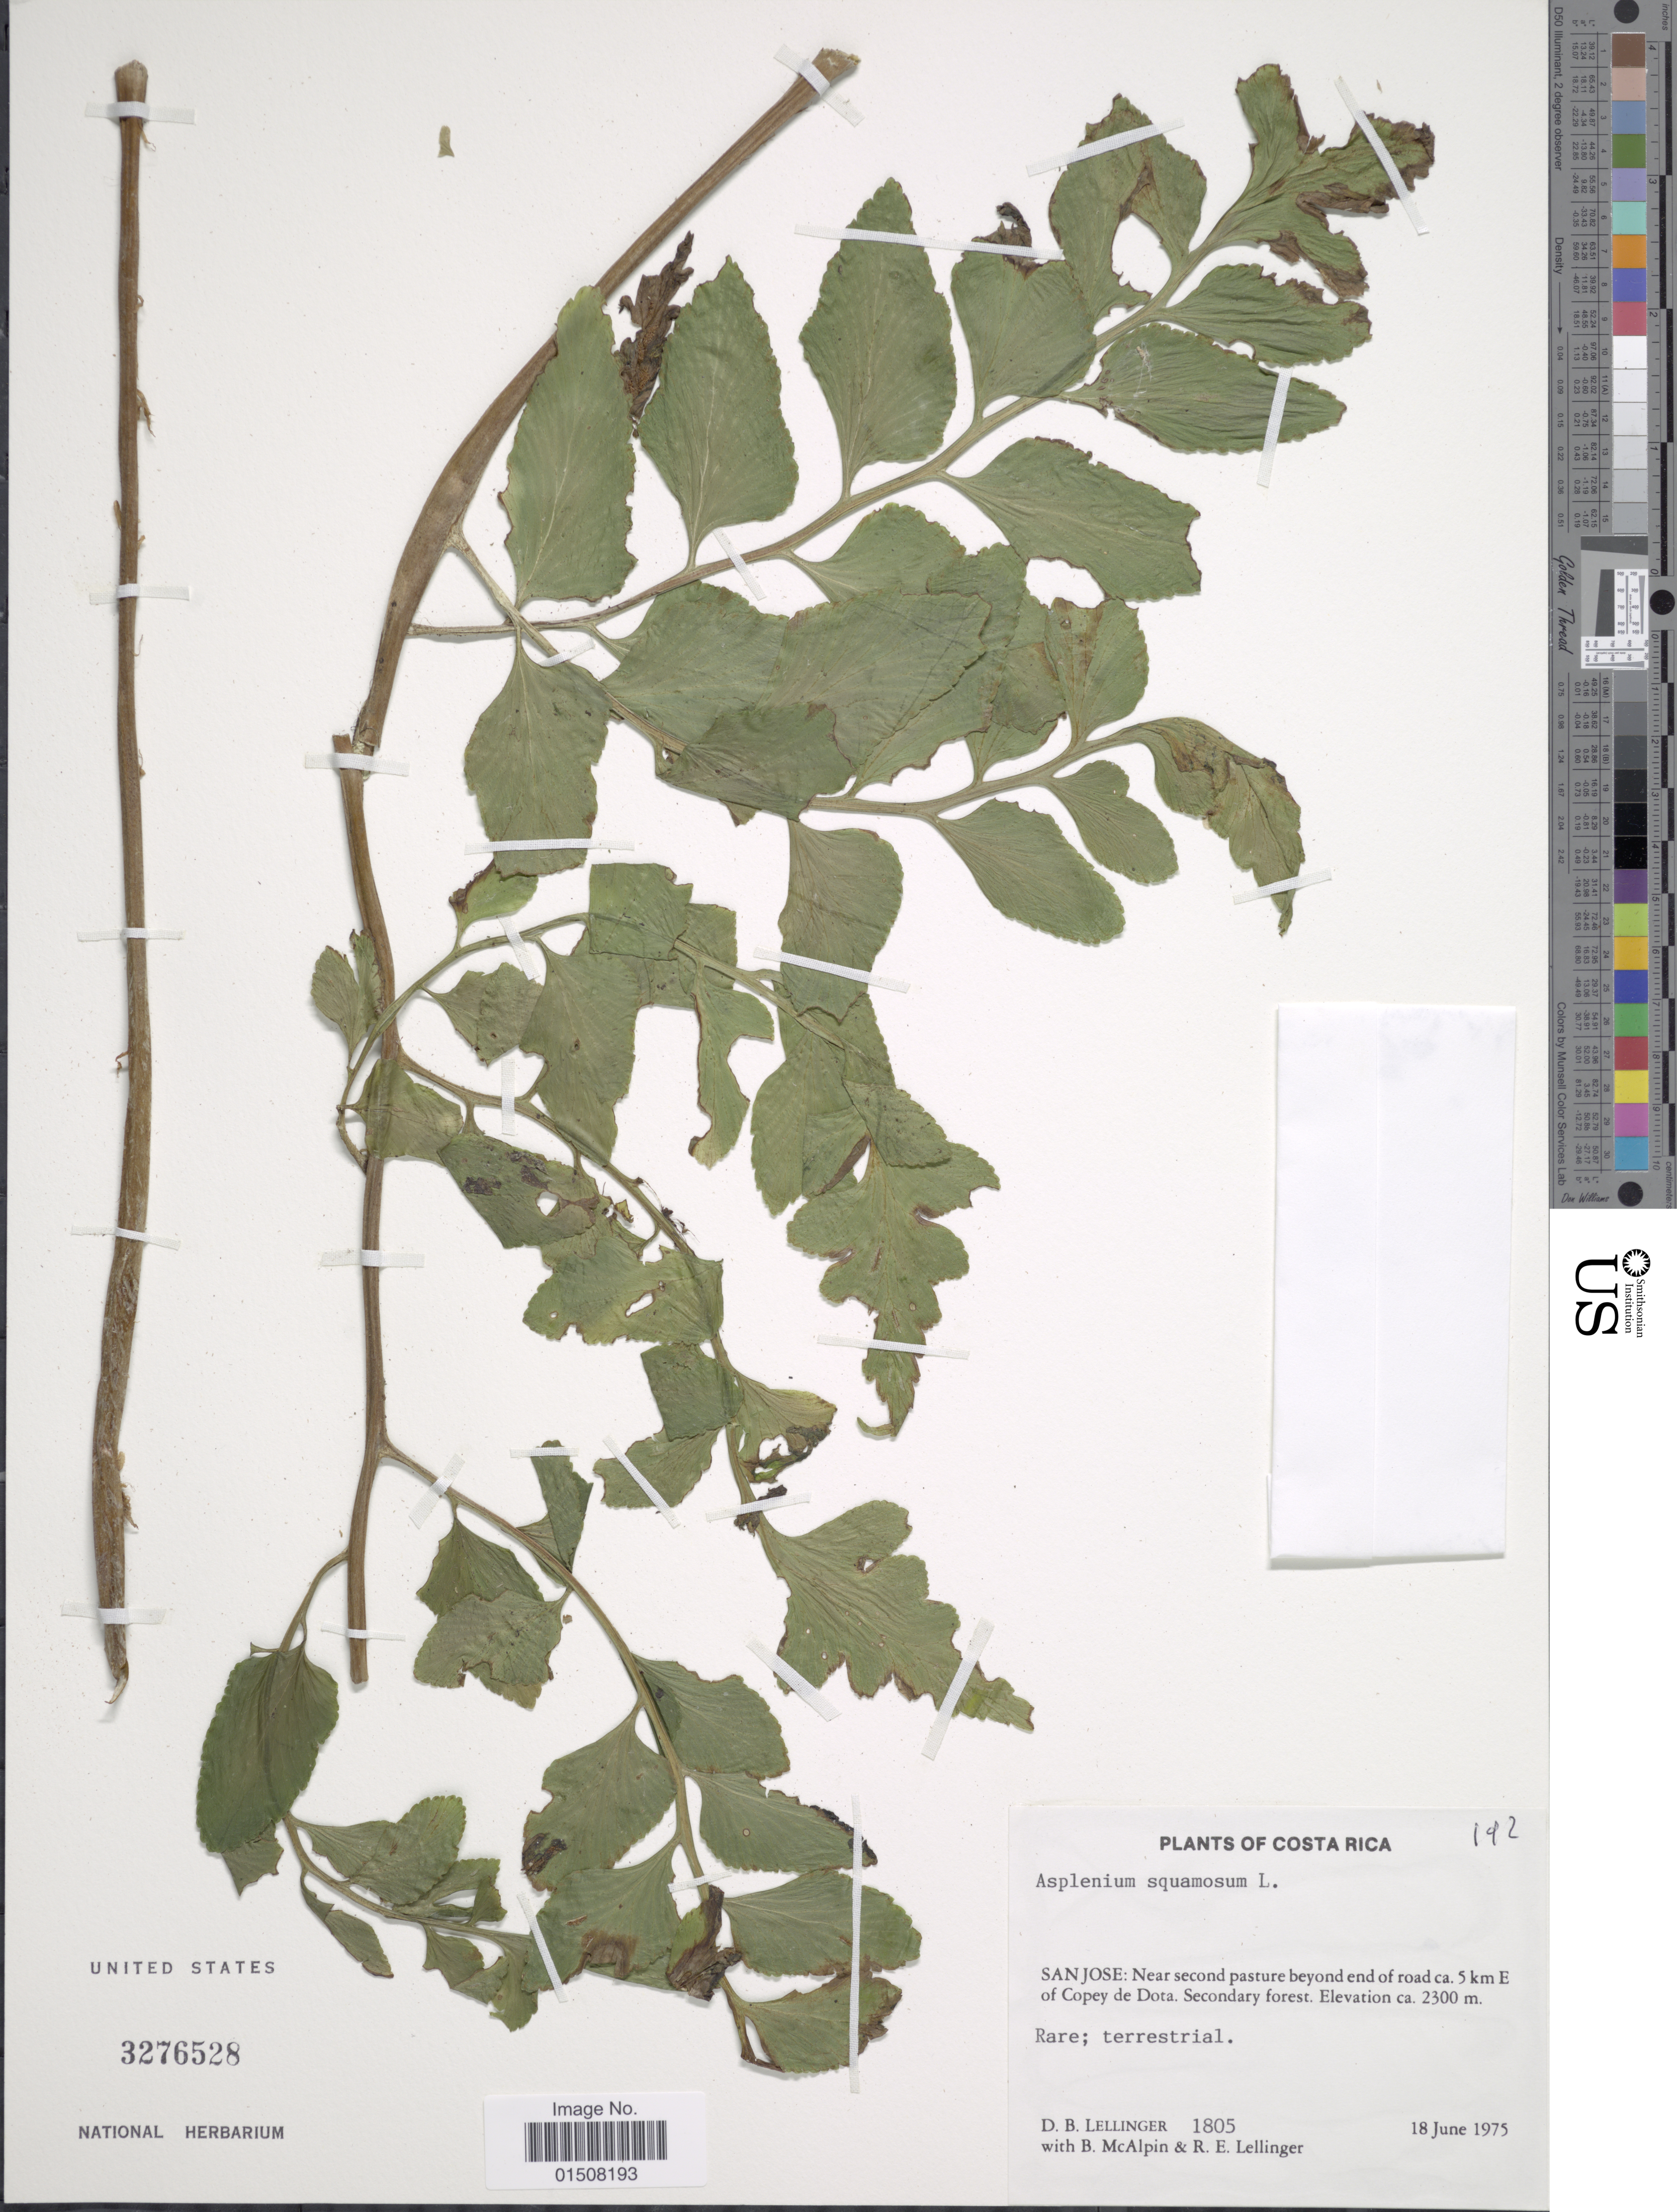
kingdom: Plantae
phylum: Tracheophyta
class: Polypodiopsida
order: Polypodiales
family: Aspleniaceae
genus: Asplenium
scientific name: Asplenium squamosum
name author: L.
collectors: D. B. Lellinger, B. McAlpin & R. E. Lellinger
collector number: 1805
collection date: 1975-06-18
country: Costa Rica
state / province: San José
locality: Near second pasture beyond end of road ca. 5 km E of Copey de Dota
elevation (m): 2300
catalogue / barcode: US 3276528